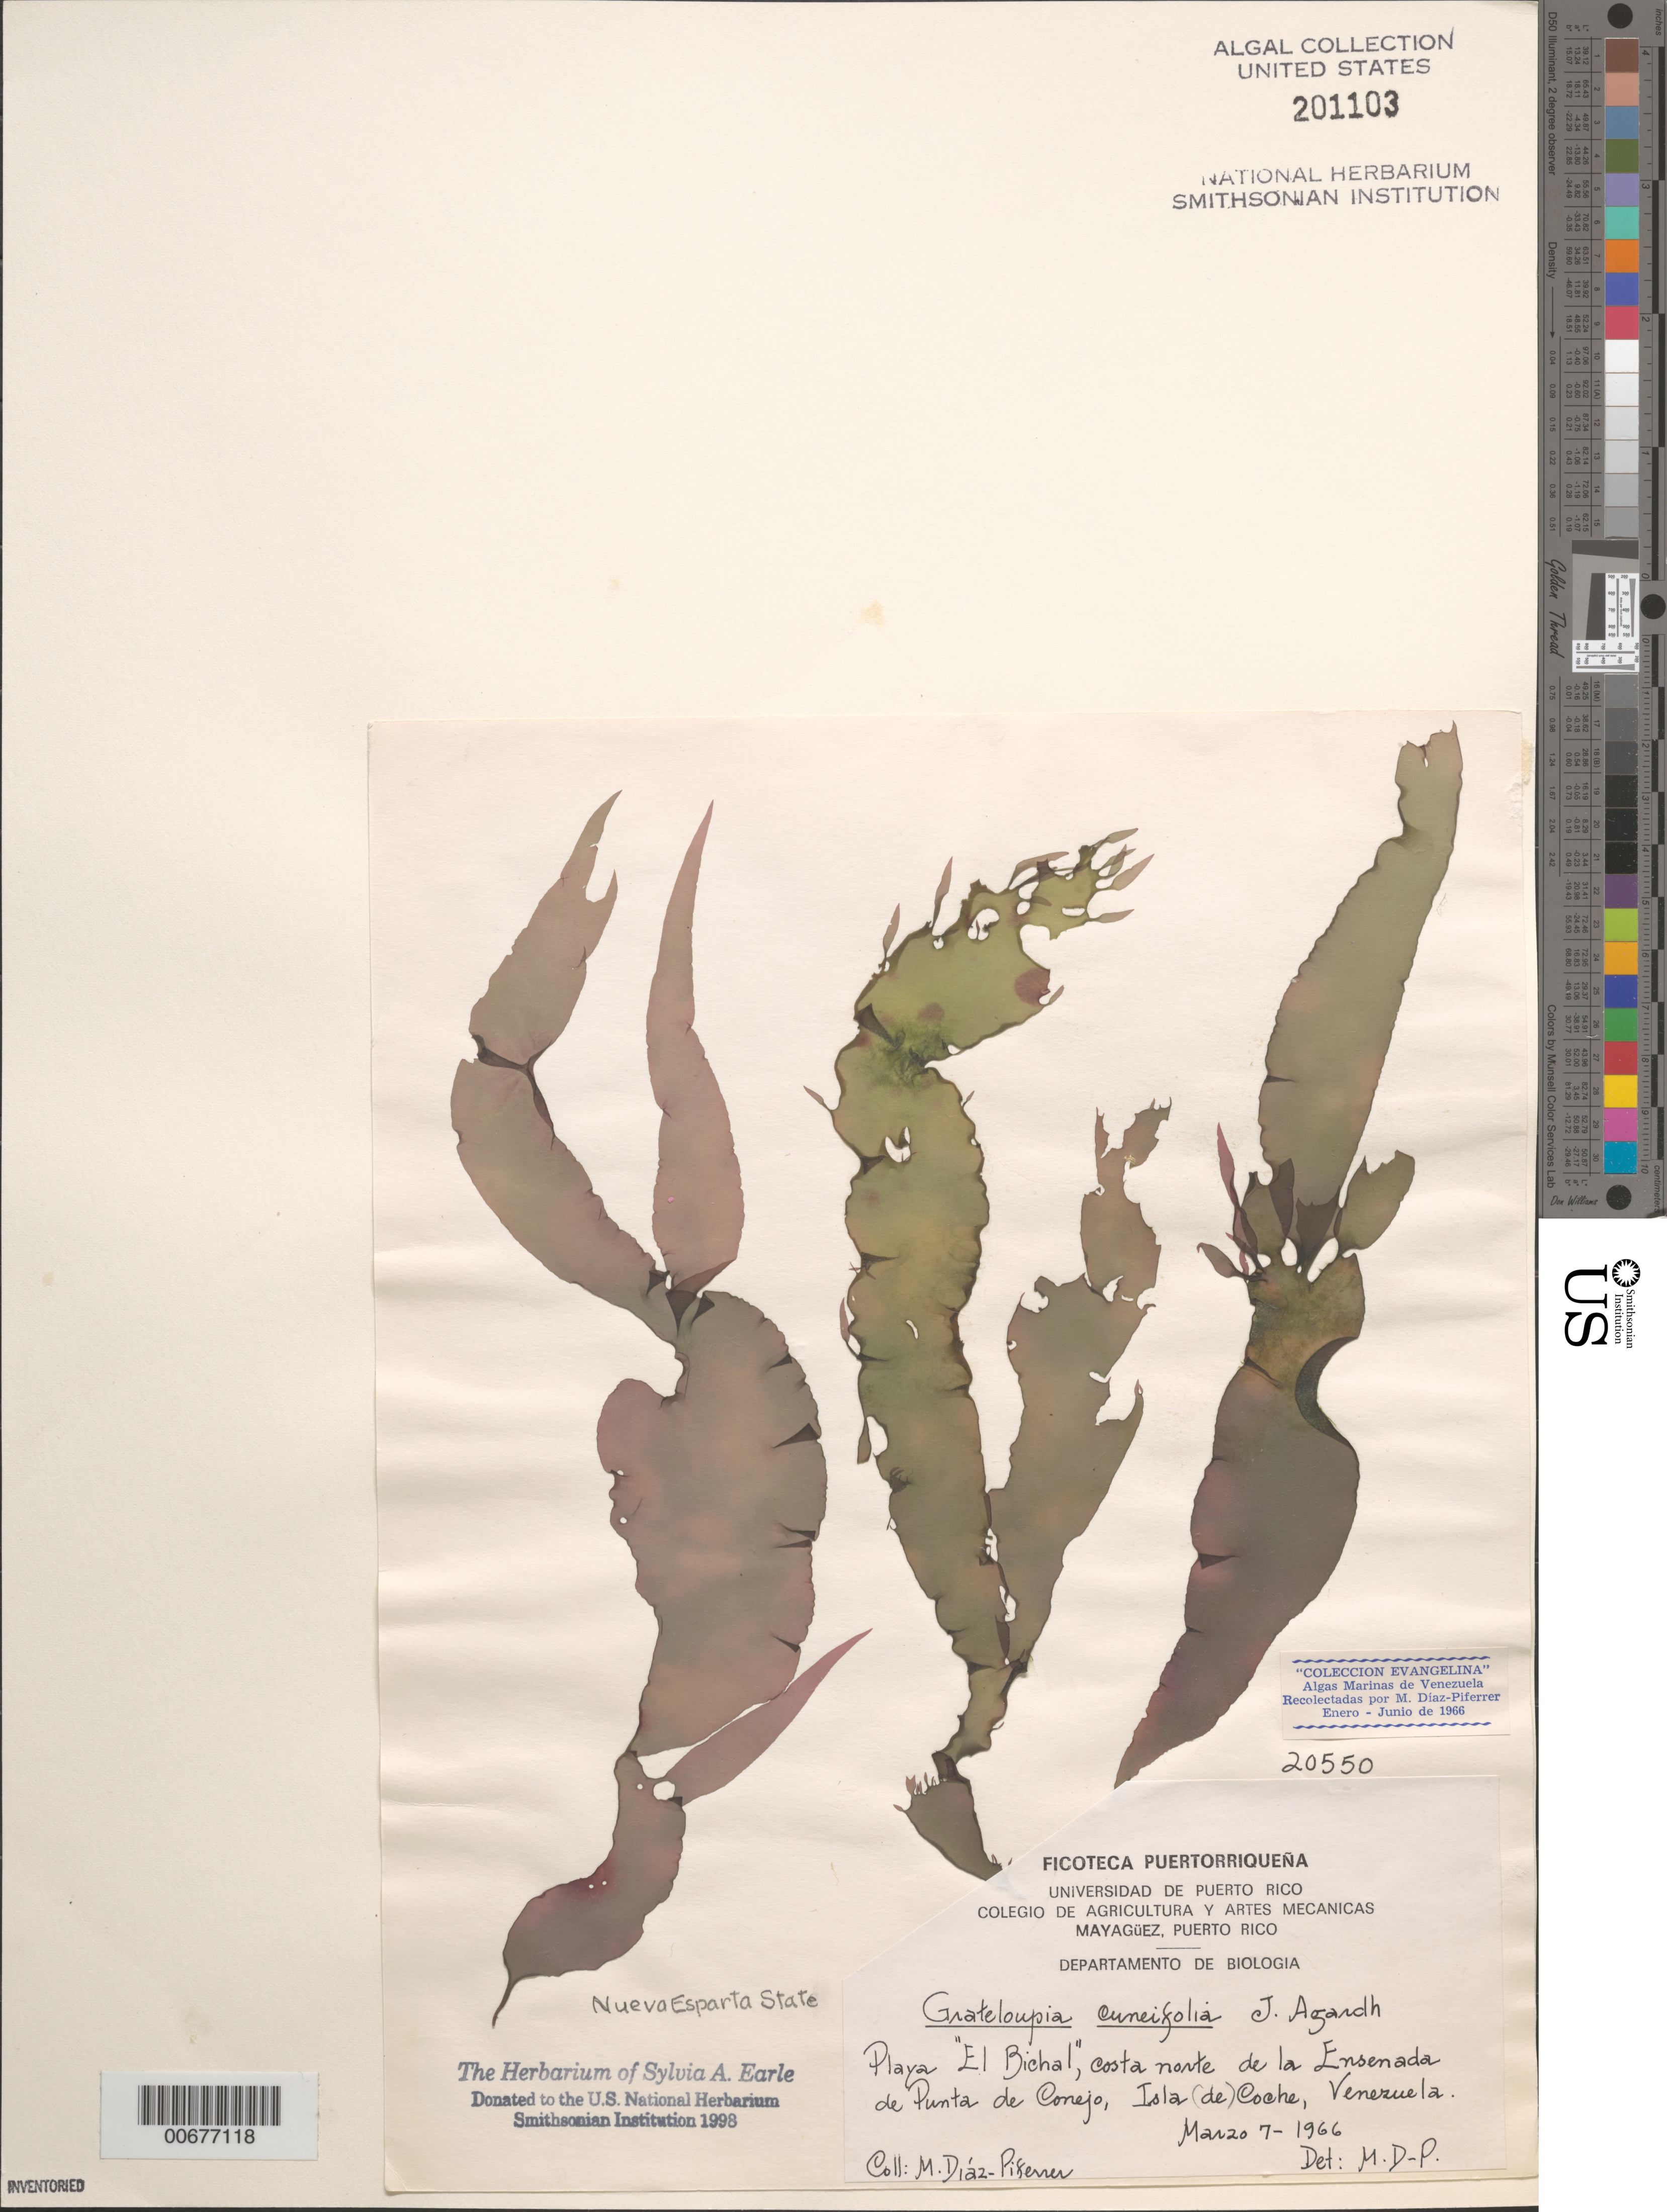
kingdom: Plantae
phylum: Rhodophyta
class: Florideophyceae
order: Halymeniales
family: Halymeniaceae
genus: Grateloupia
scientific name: Grateloupia cuneifolia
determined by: Diaz-Piferrer, M.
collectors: M. Diaz-Piferrer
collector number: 20550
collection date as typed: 07 Mar 1966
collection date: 1966-03-07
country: Venezuela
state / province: Nueva Esparta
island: Coche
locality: Ensenada de Punta de Conejo, Playa El Bichal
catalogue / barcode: US 201103